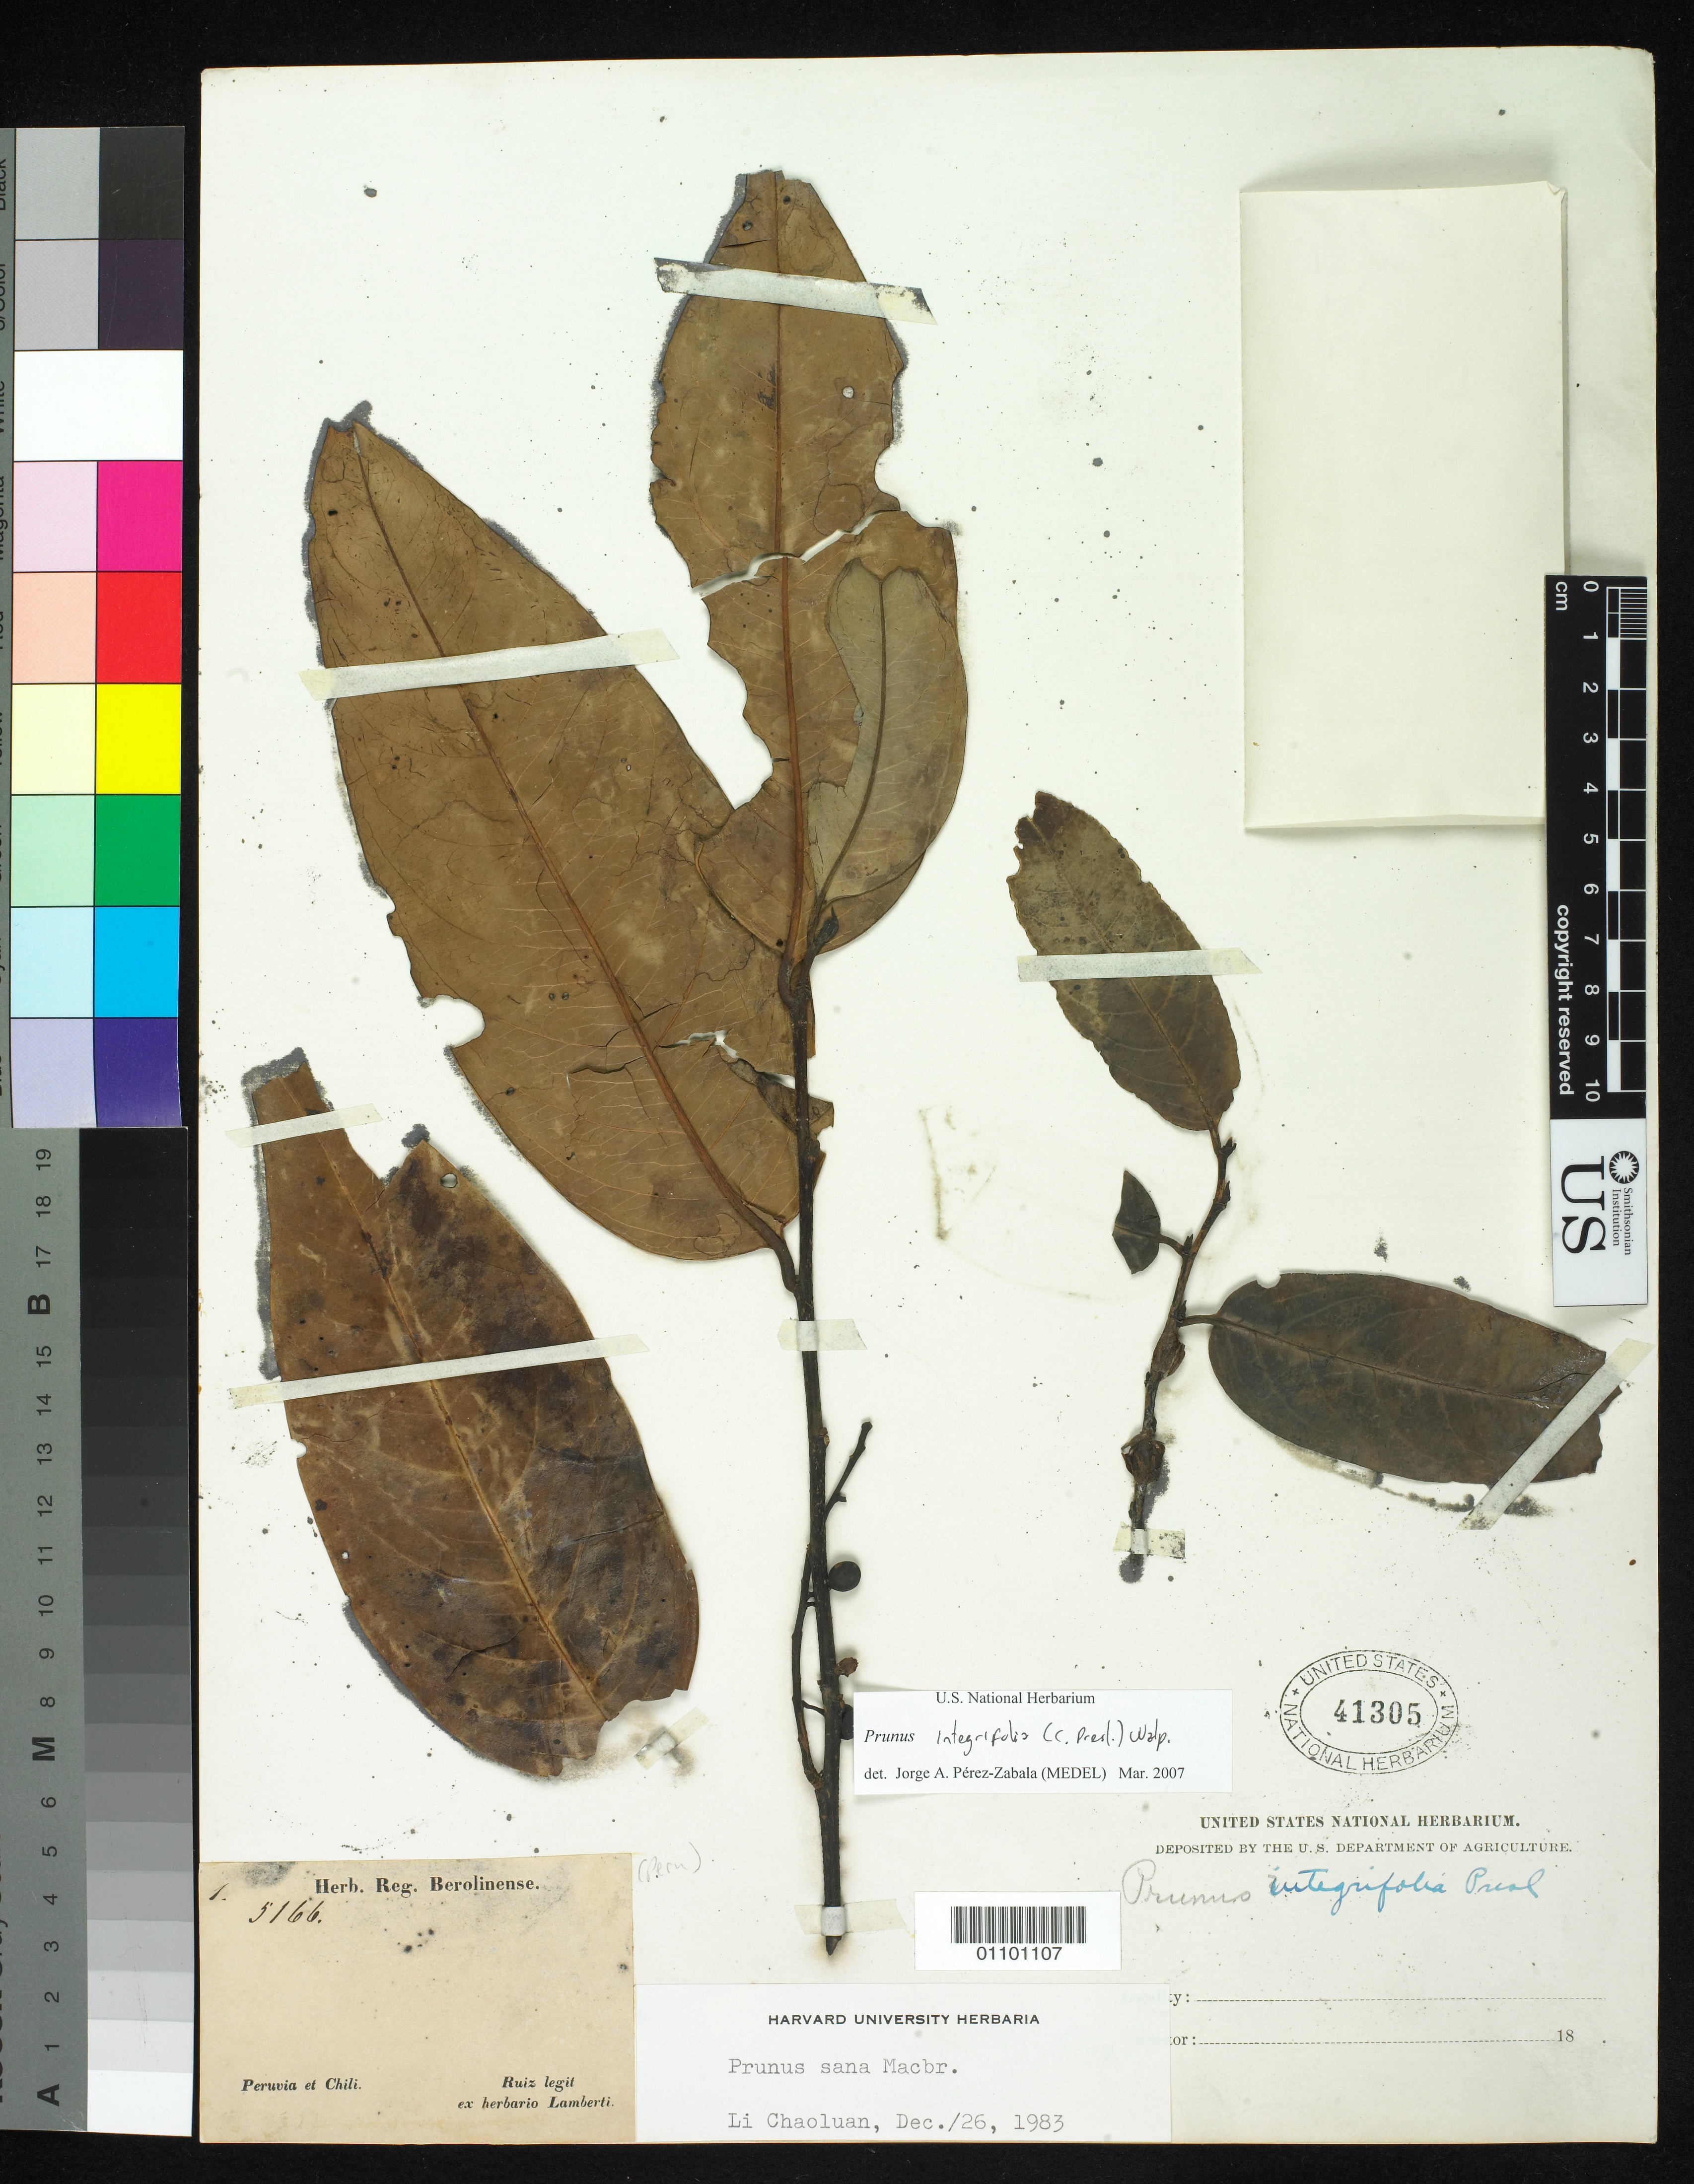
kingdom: Plantae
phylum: Tracheophyta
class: Magnoliopsida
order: Rosales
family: Rosaceae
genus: Cerasus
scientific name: Cerasus integrifolia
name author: C. Presl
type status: Possible Syntype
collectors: H. Ruiz López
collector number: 5166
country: Chile / Peru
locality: "Peruvia et Chili"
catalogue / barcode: US 41305